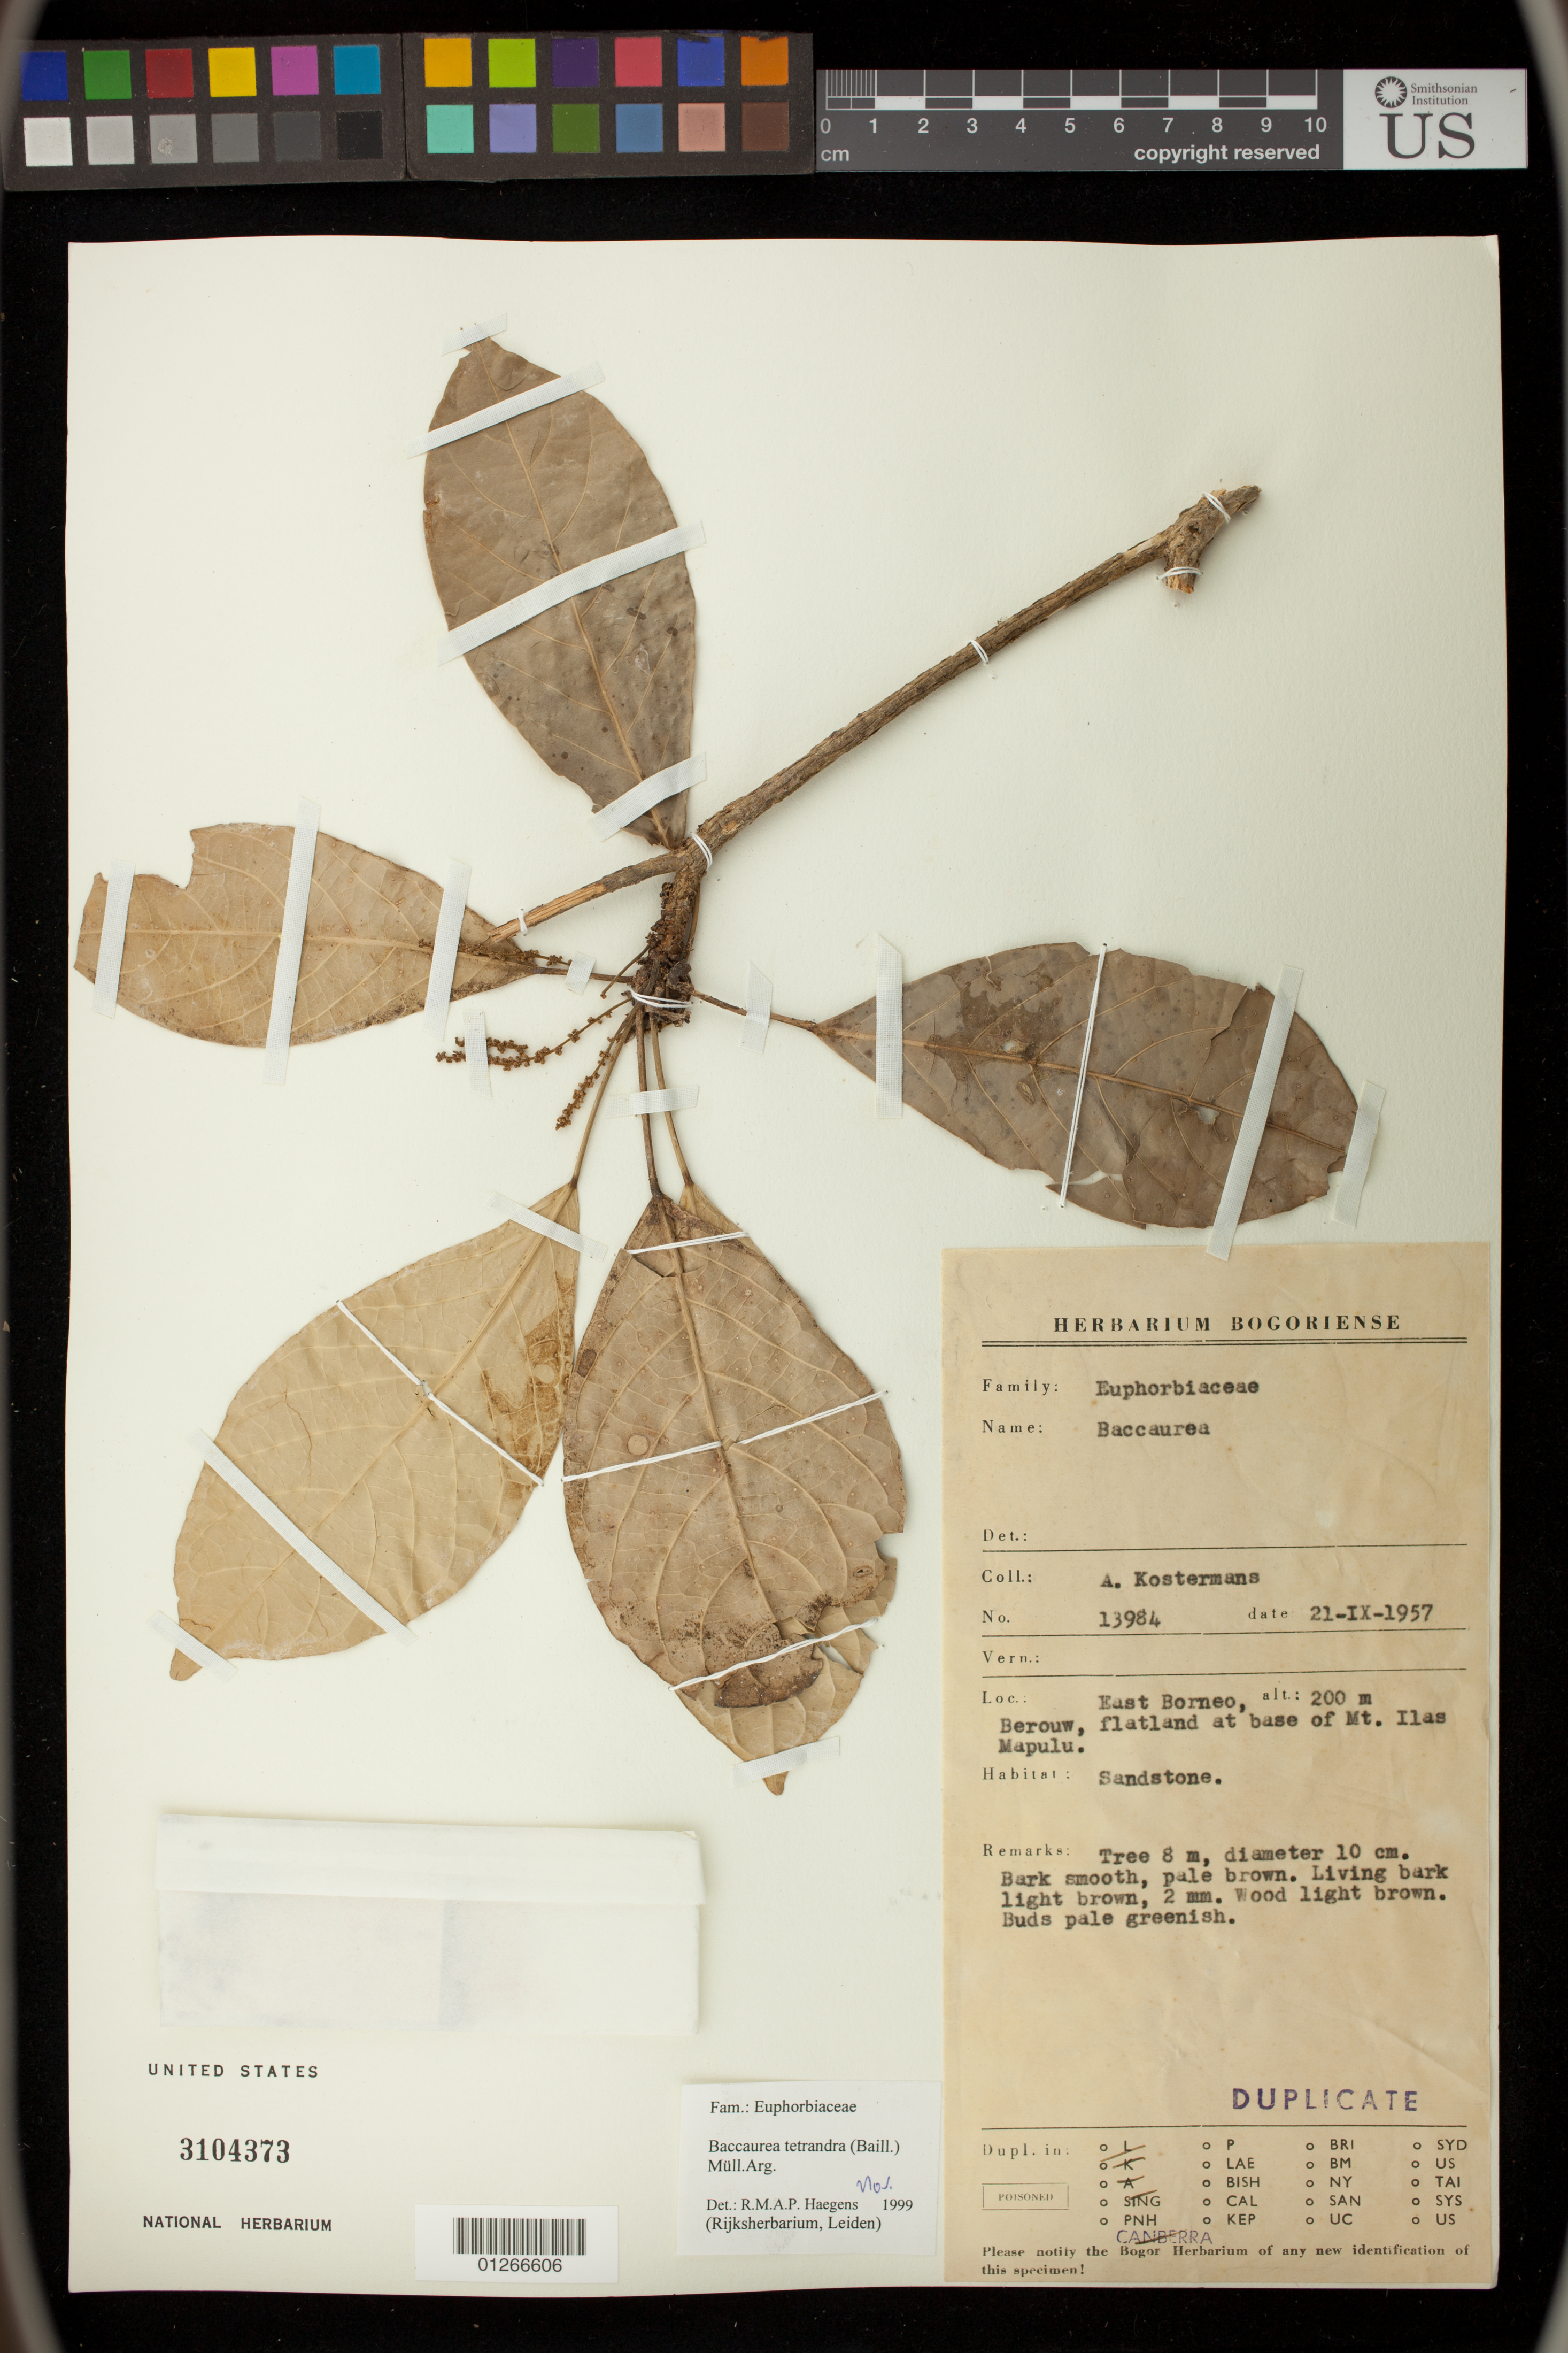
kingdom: Plantae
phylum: Tracheophyta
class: Magnoliopsida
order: Malpighiales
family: Phyllanthaceae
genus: Baccaurea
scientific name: Baccaurea tetrandra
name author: (Baill.) Müll. Arg.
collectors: A. Kostermans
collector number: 13984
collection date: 1957-09-21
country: Indonesia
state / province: Kalimantan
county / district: Kalimantan Timur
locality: East Borneo, Berouw, Flatland at base of Mt. Ilas, Mapulu.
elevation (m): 200